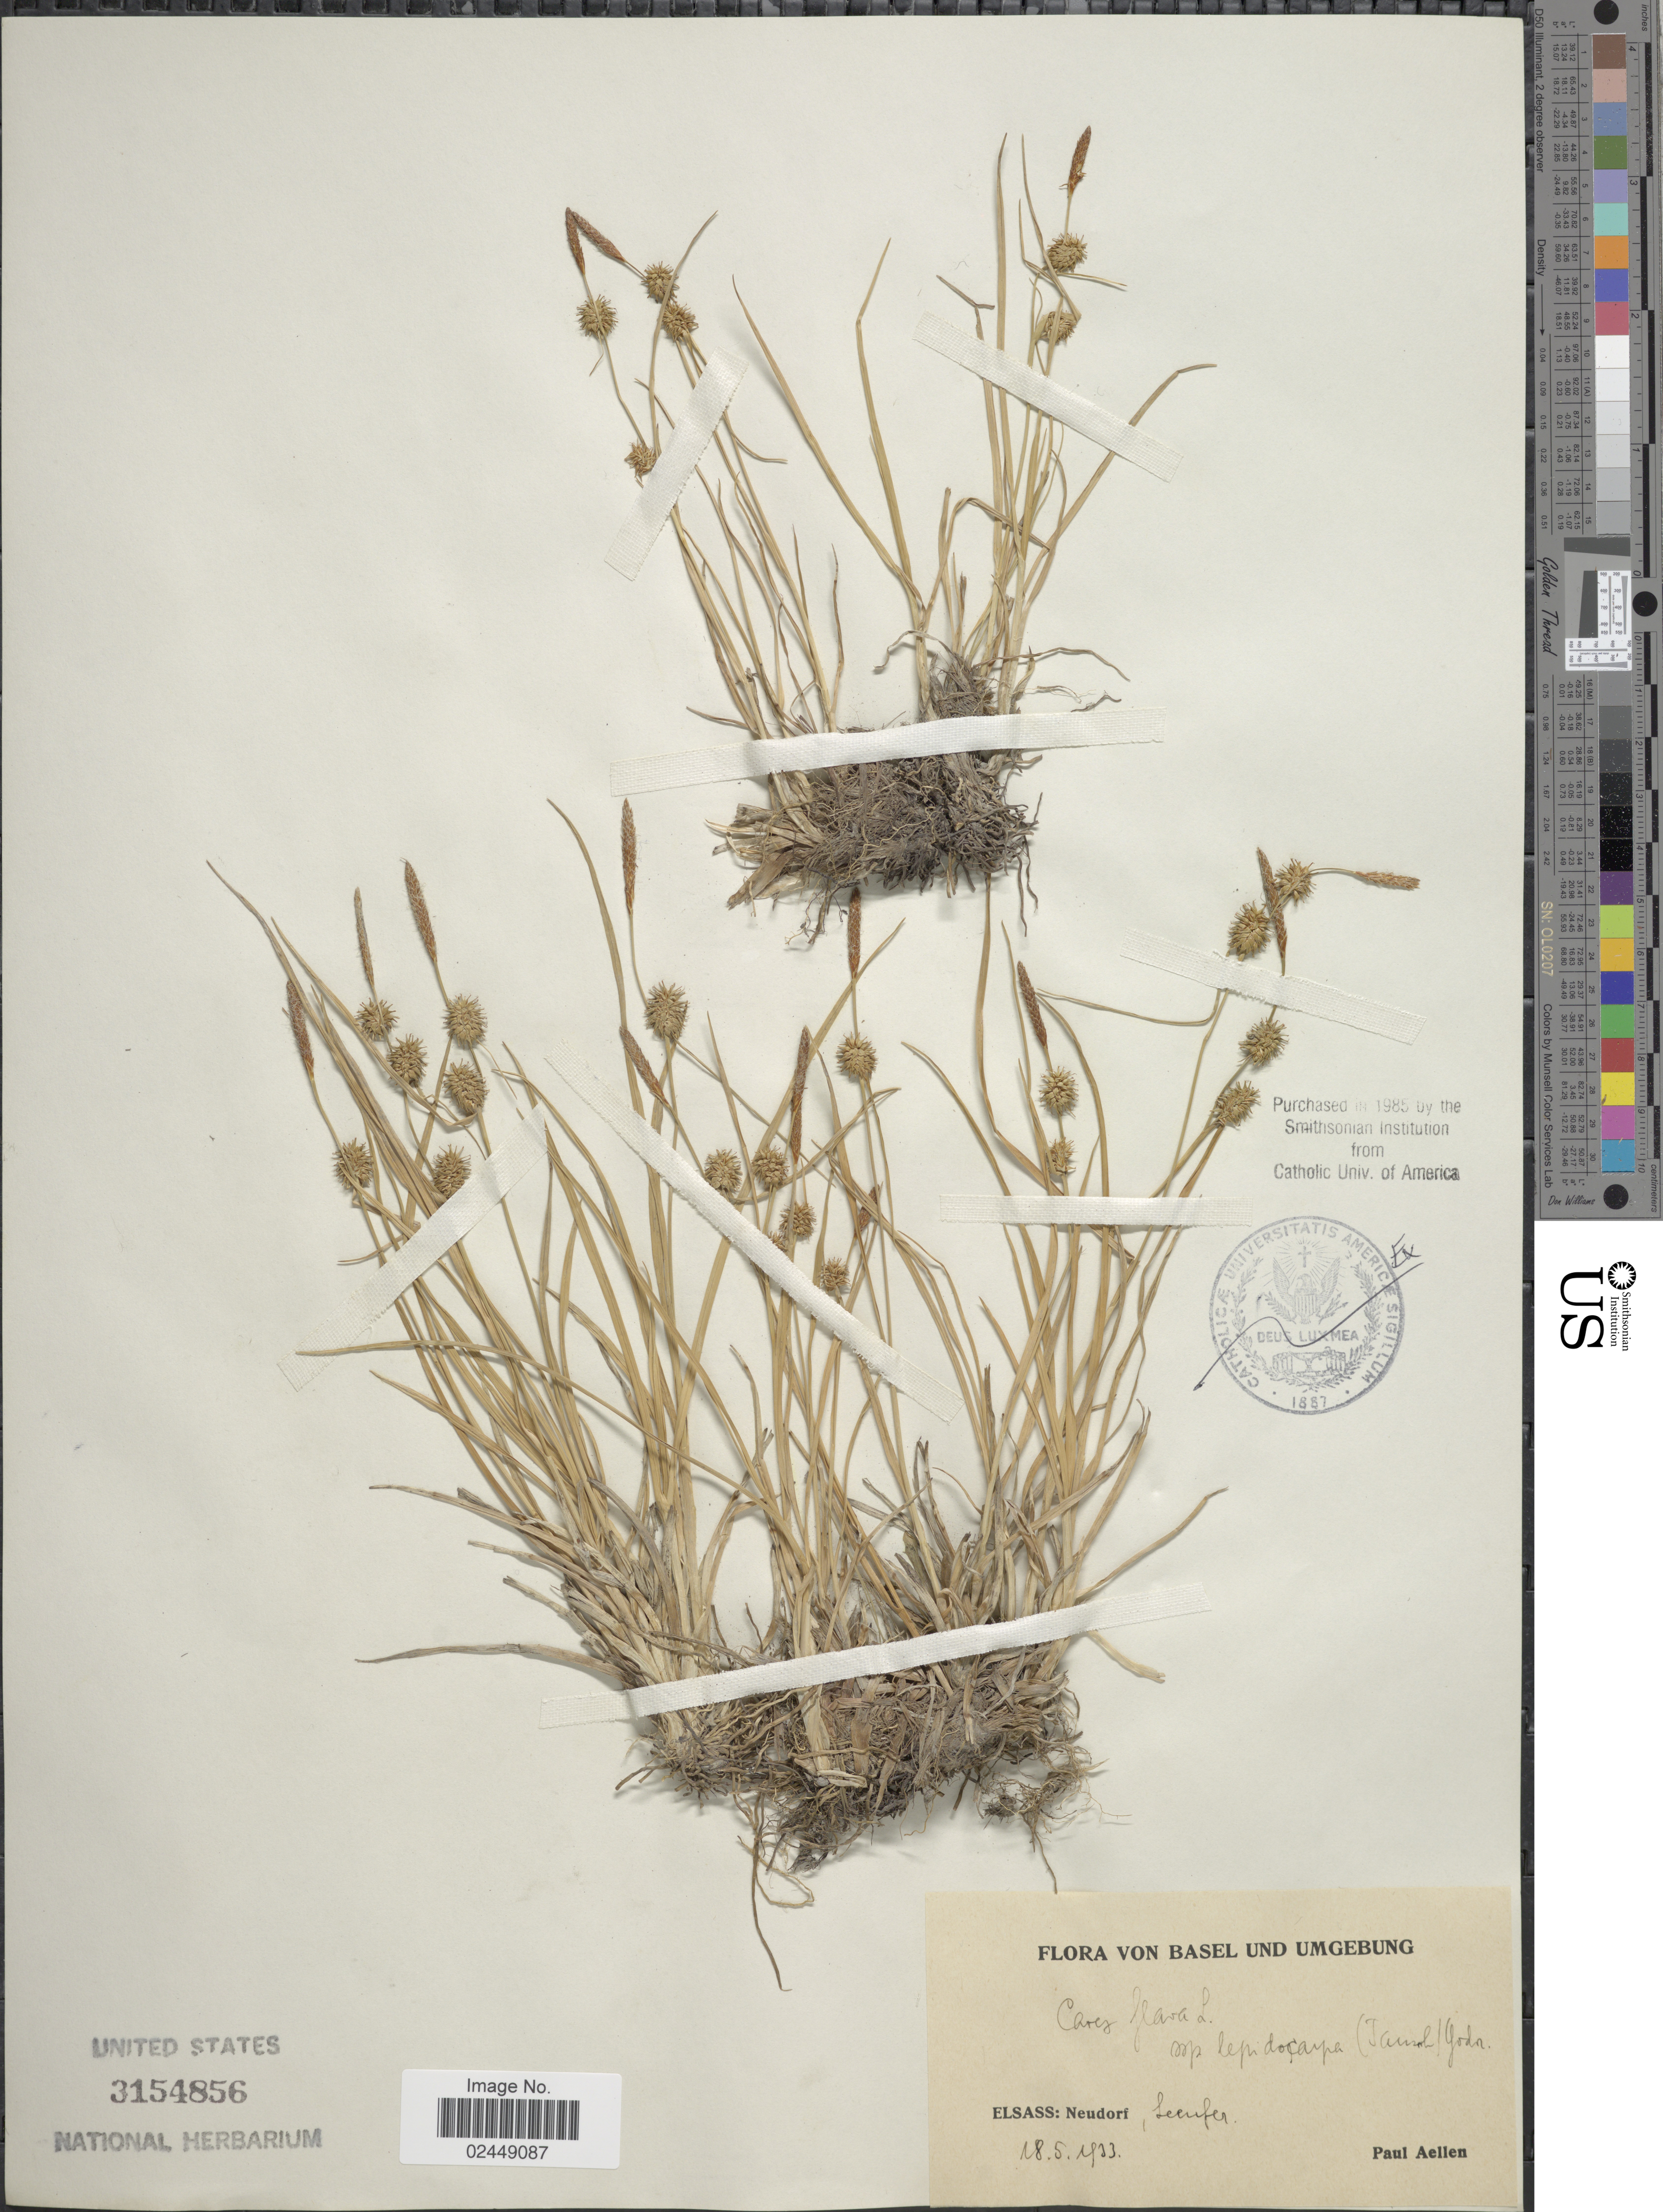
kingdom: Plantae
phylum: Tracheophyta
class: Liliopsida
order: Poales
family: Cyperaceae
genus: Carex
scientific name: Carex flava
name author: L.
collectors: P. Aellen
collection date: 1933-05-18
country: Switzerland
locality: Basel Und Umgebung, Elsass: Nuedorf, Secufer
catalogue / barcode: US 3154856